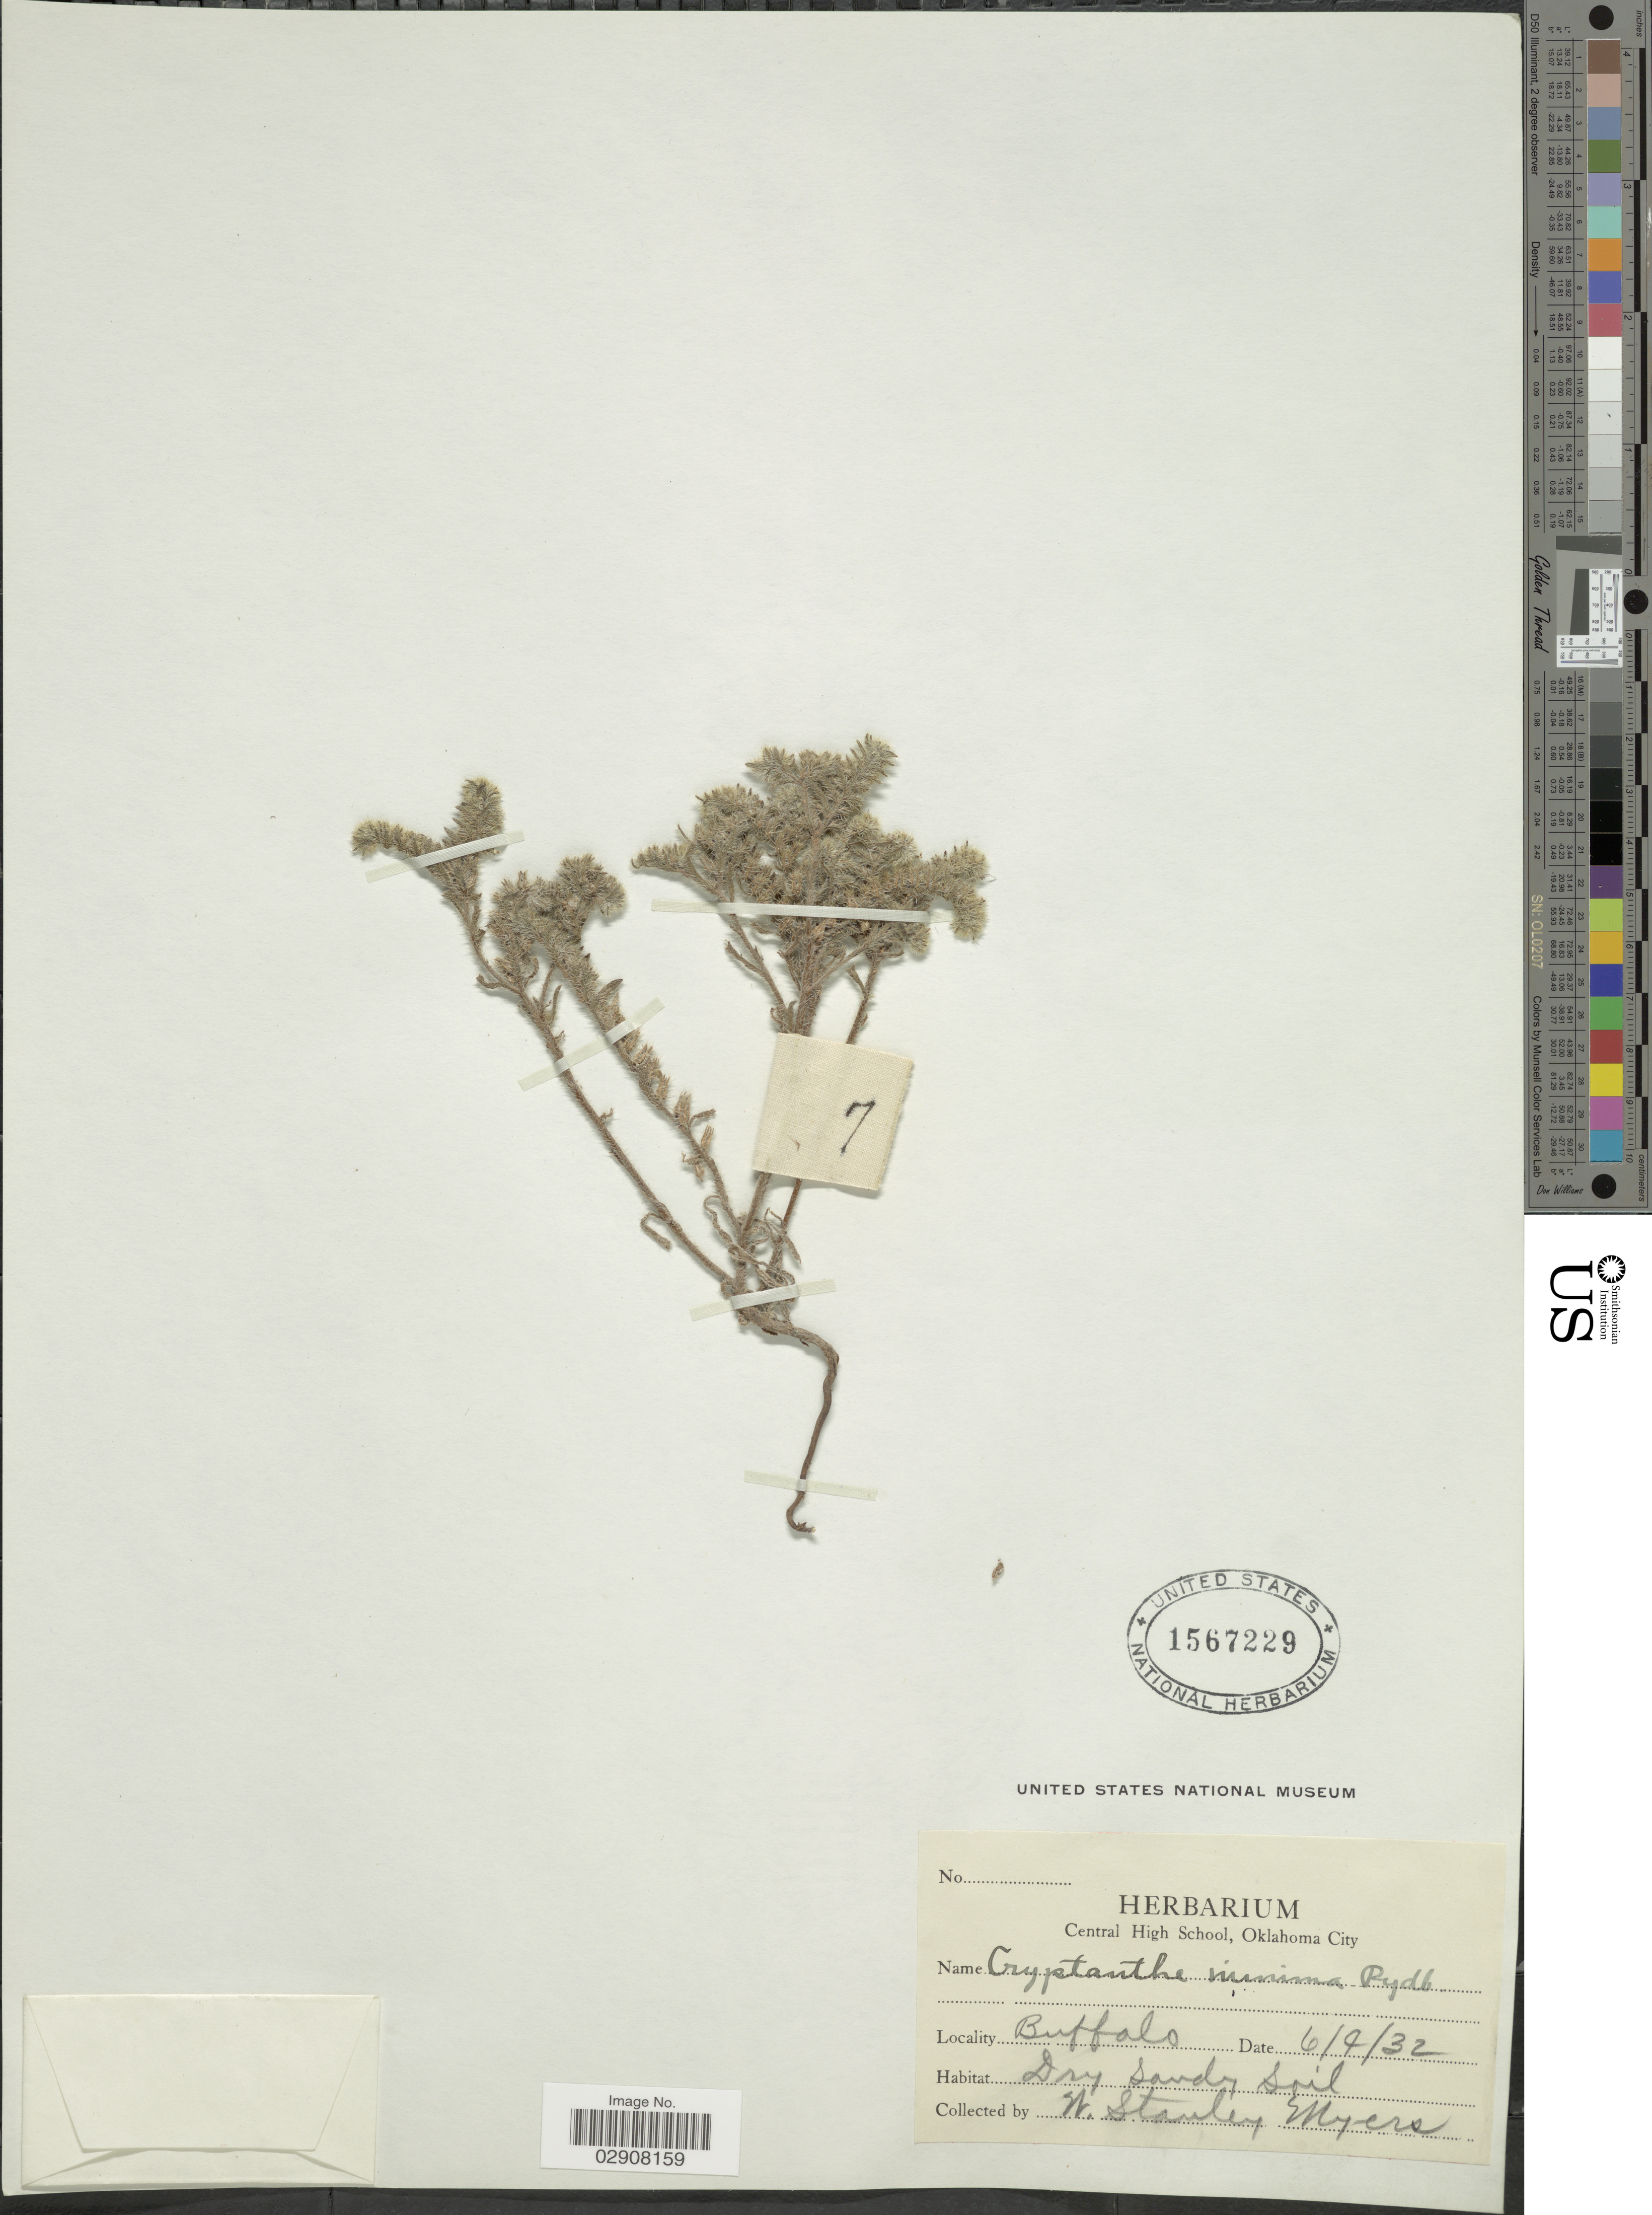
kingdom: Plantae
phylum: Tracheophyta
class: Magnoliopsida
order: Boraginales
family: Boraginaceae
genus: Cryptantha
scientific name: Cryptantha minima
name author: Rydb.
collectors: W. Stanley & E. Myers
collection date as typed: Transcribed d/m/y: 4/6/32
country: United States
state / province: Oklahoma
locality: Buffalo.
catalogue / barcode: US 1567229